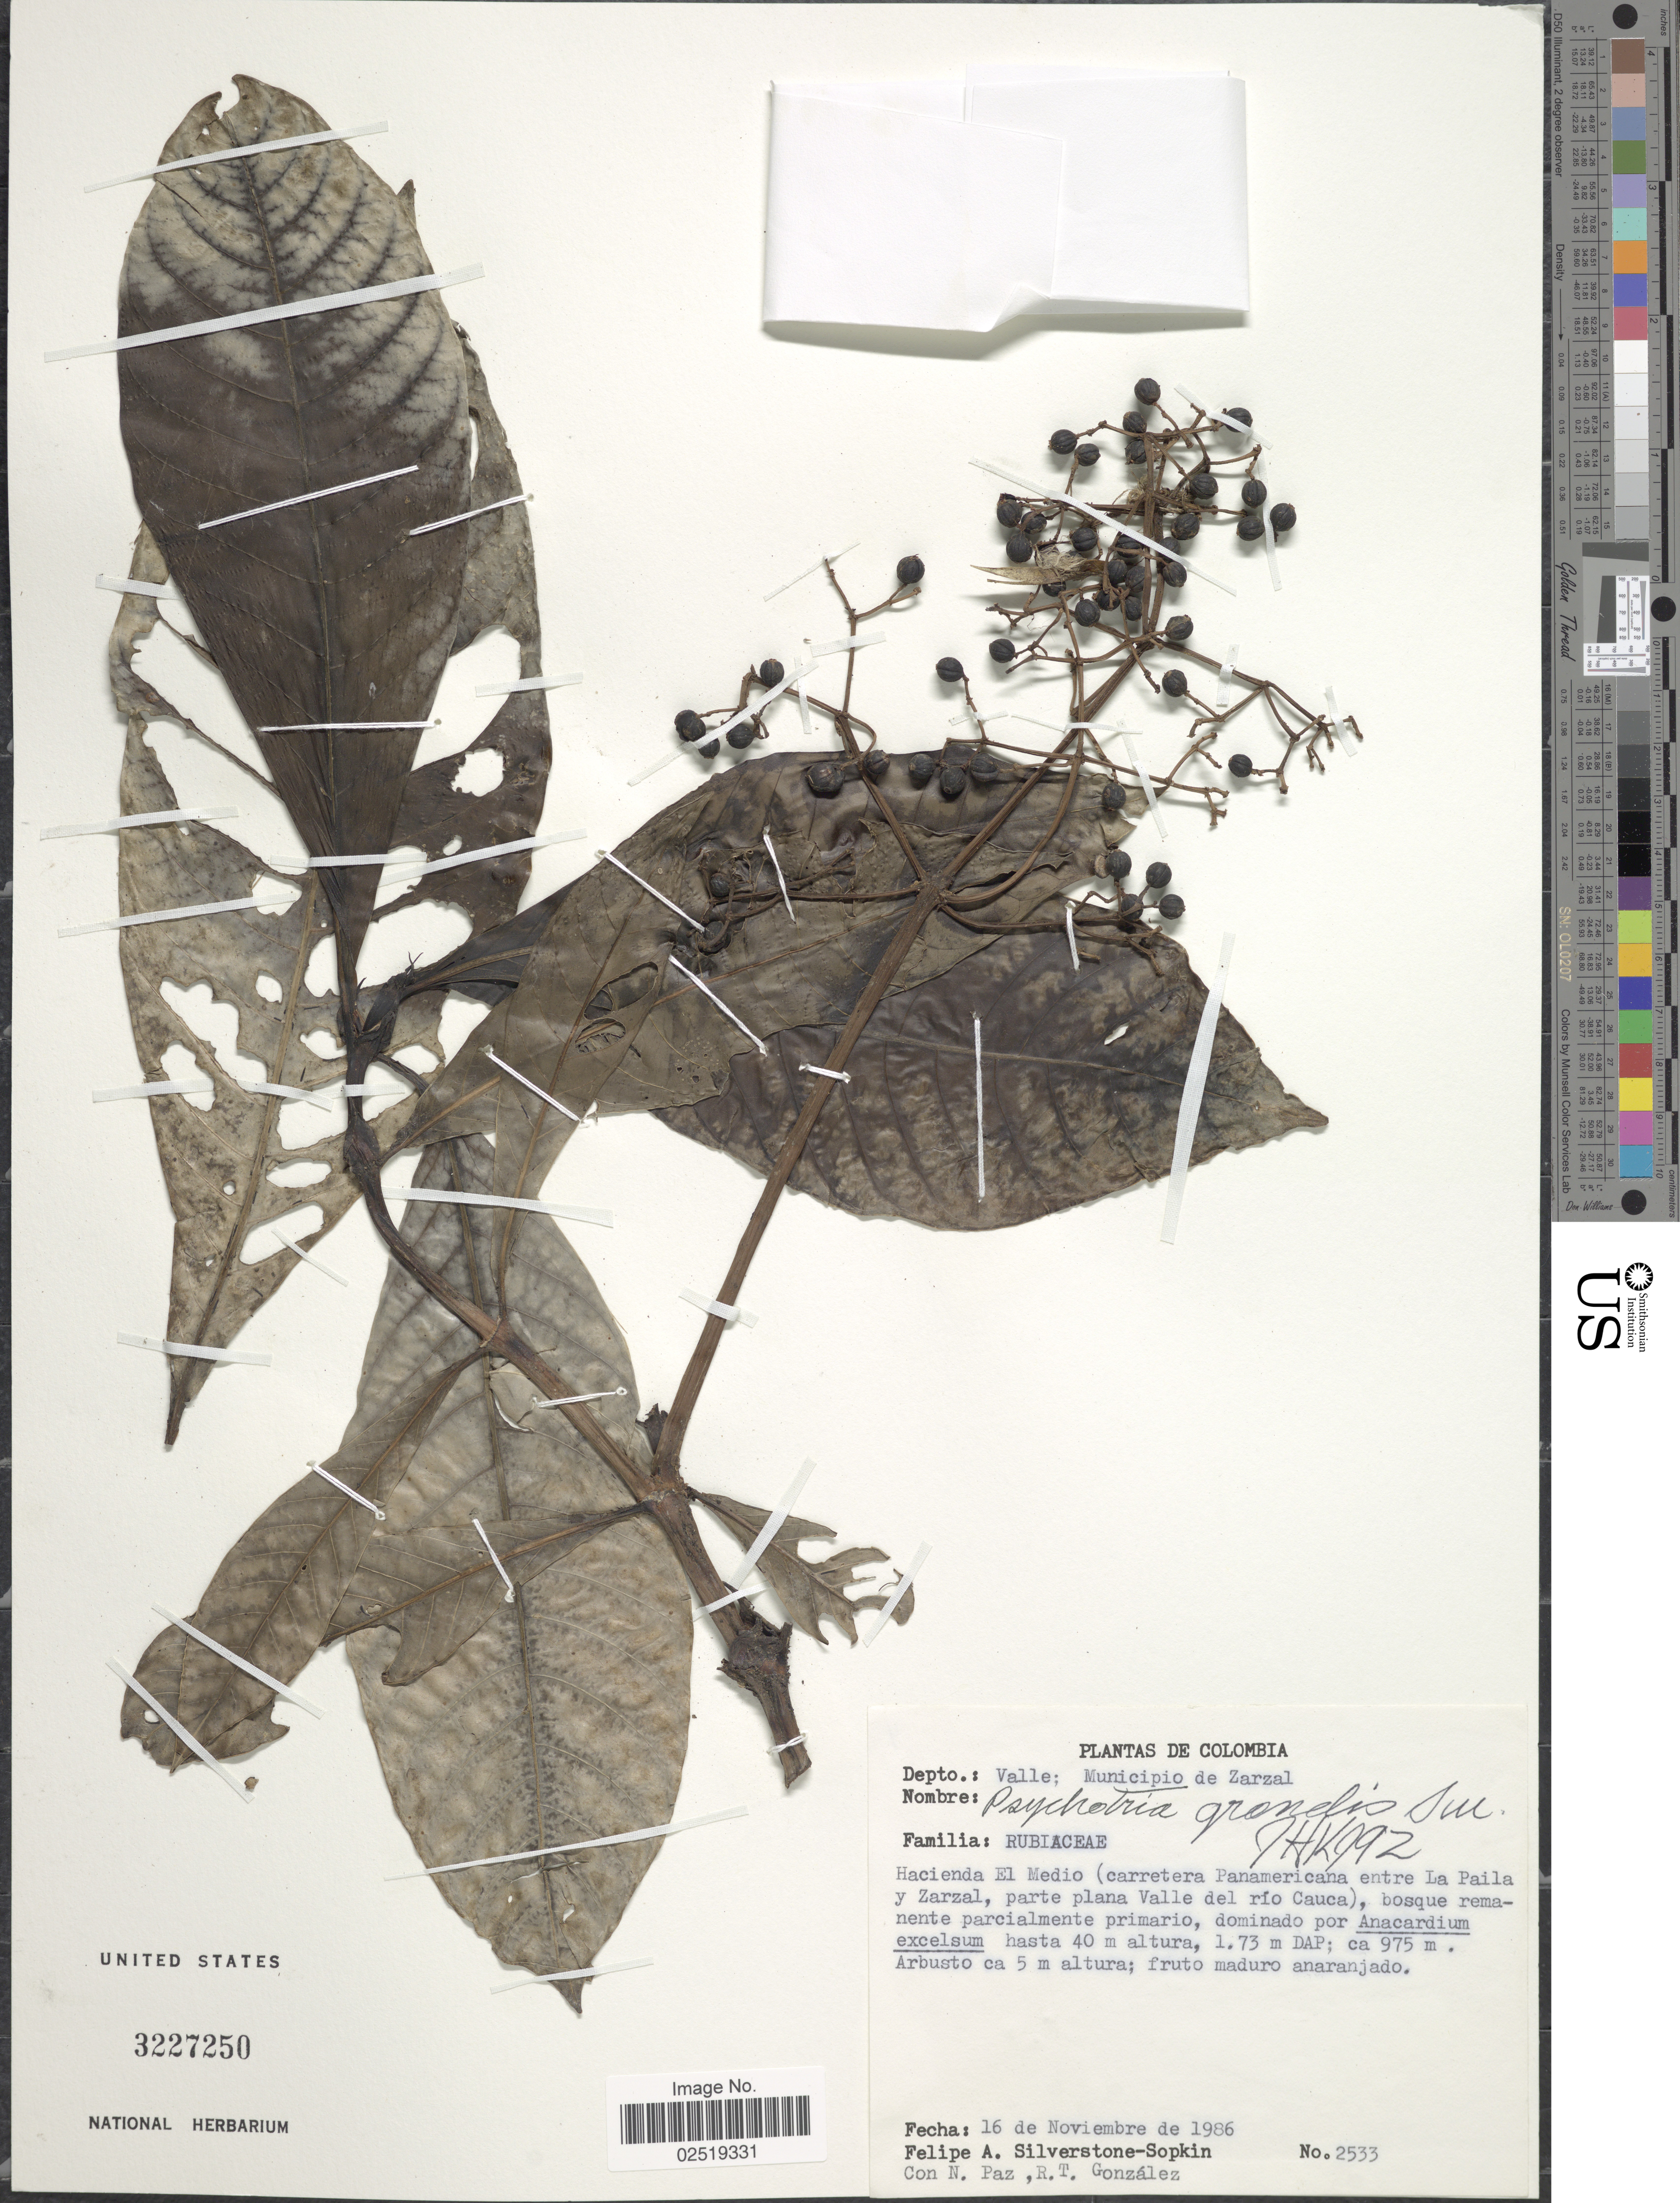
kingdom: Plantae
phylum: Tracheophyta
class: Magnoliopsida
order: Gentianales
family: Rubiaceae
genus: Psychotria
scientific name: Psychotria grandis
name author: Sw.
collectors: P. A. Silverstone-Sopkin, N. Paz & R. Gonzalez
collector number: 2533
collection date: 1986-11-16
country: Colombia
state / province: Valle del Cauca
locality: Depto.: Valle; Municipio de Zarzal. Hacienda El Medio (carretera Panamericana entre La Paila y Zarzal, parte plana Valle del rio Cauca)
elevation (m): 975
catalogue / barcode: US 3227250